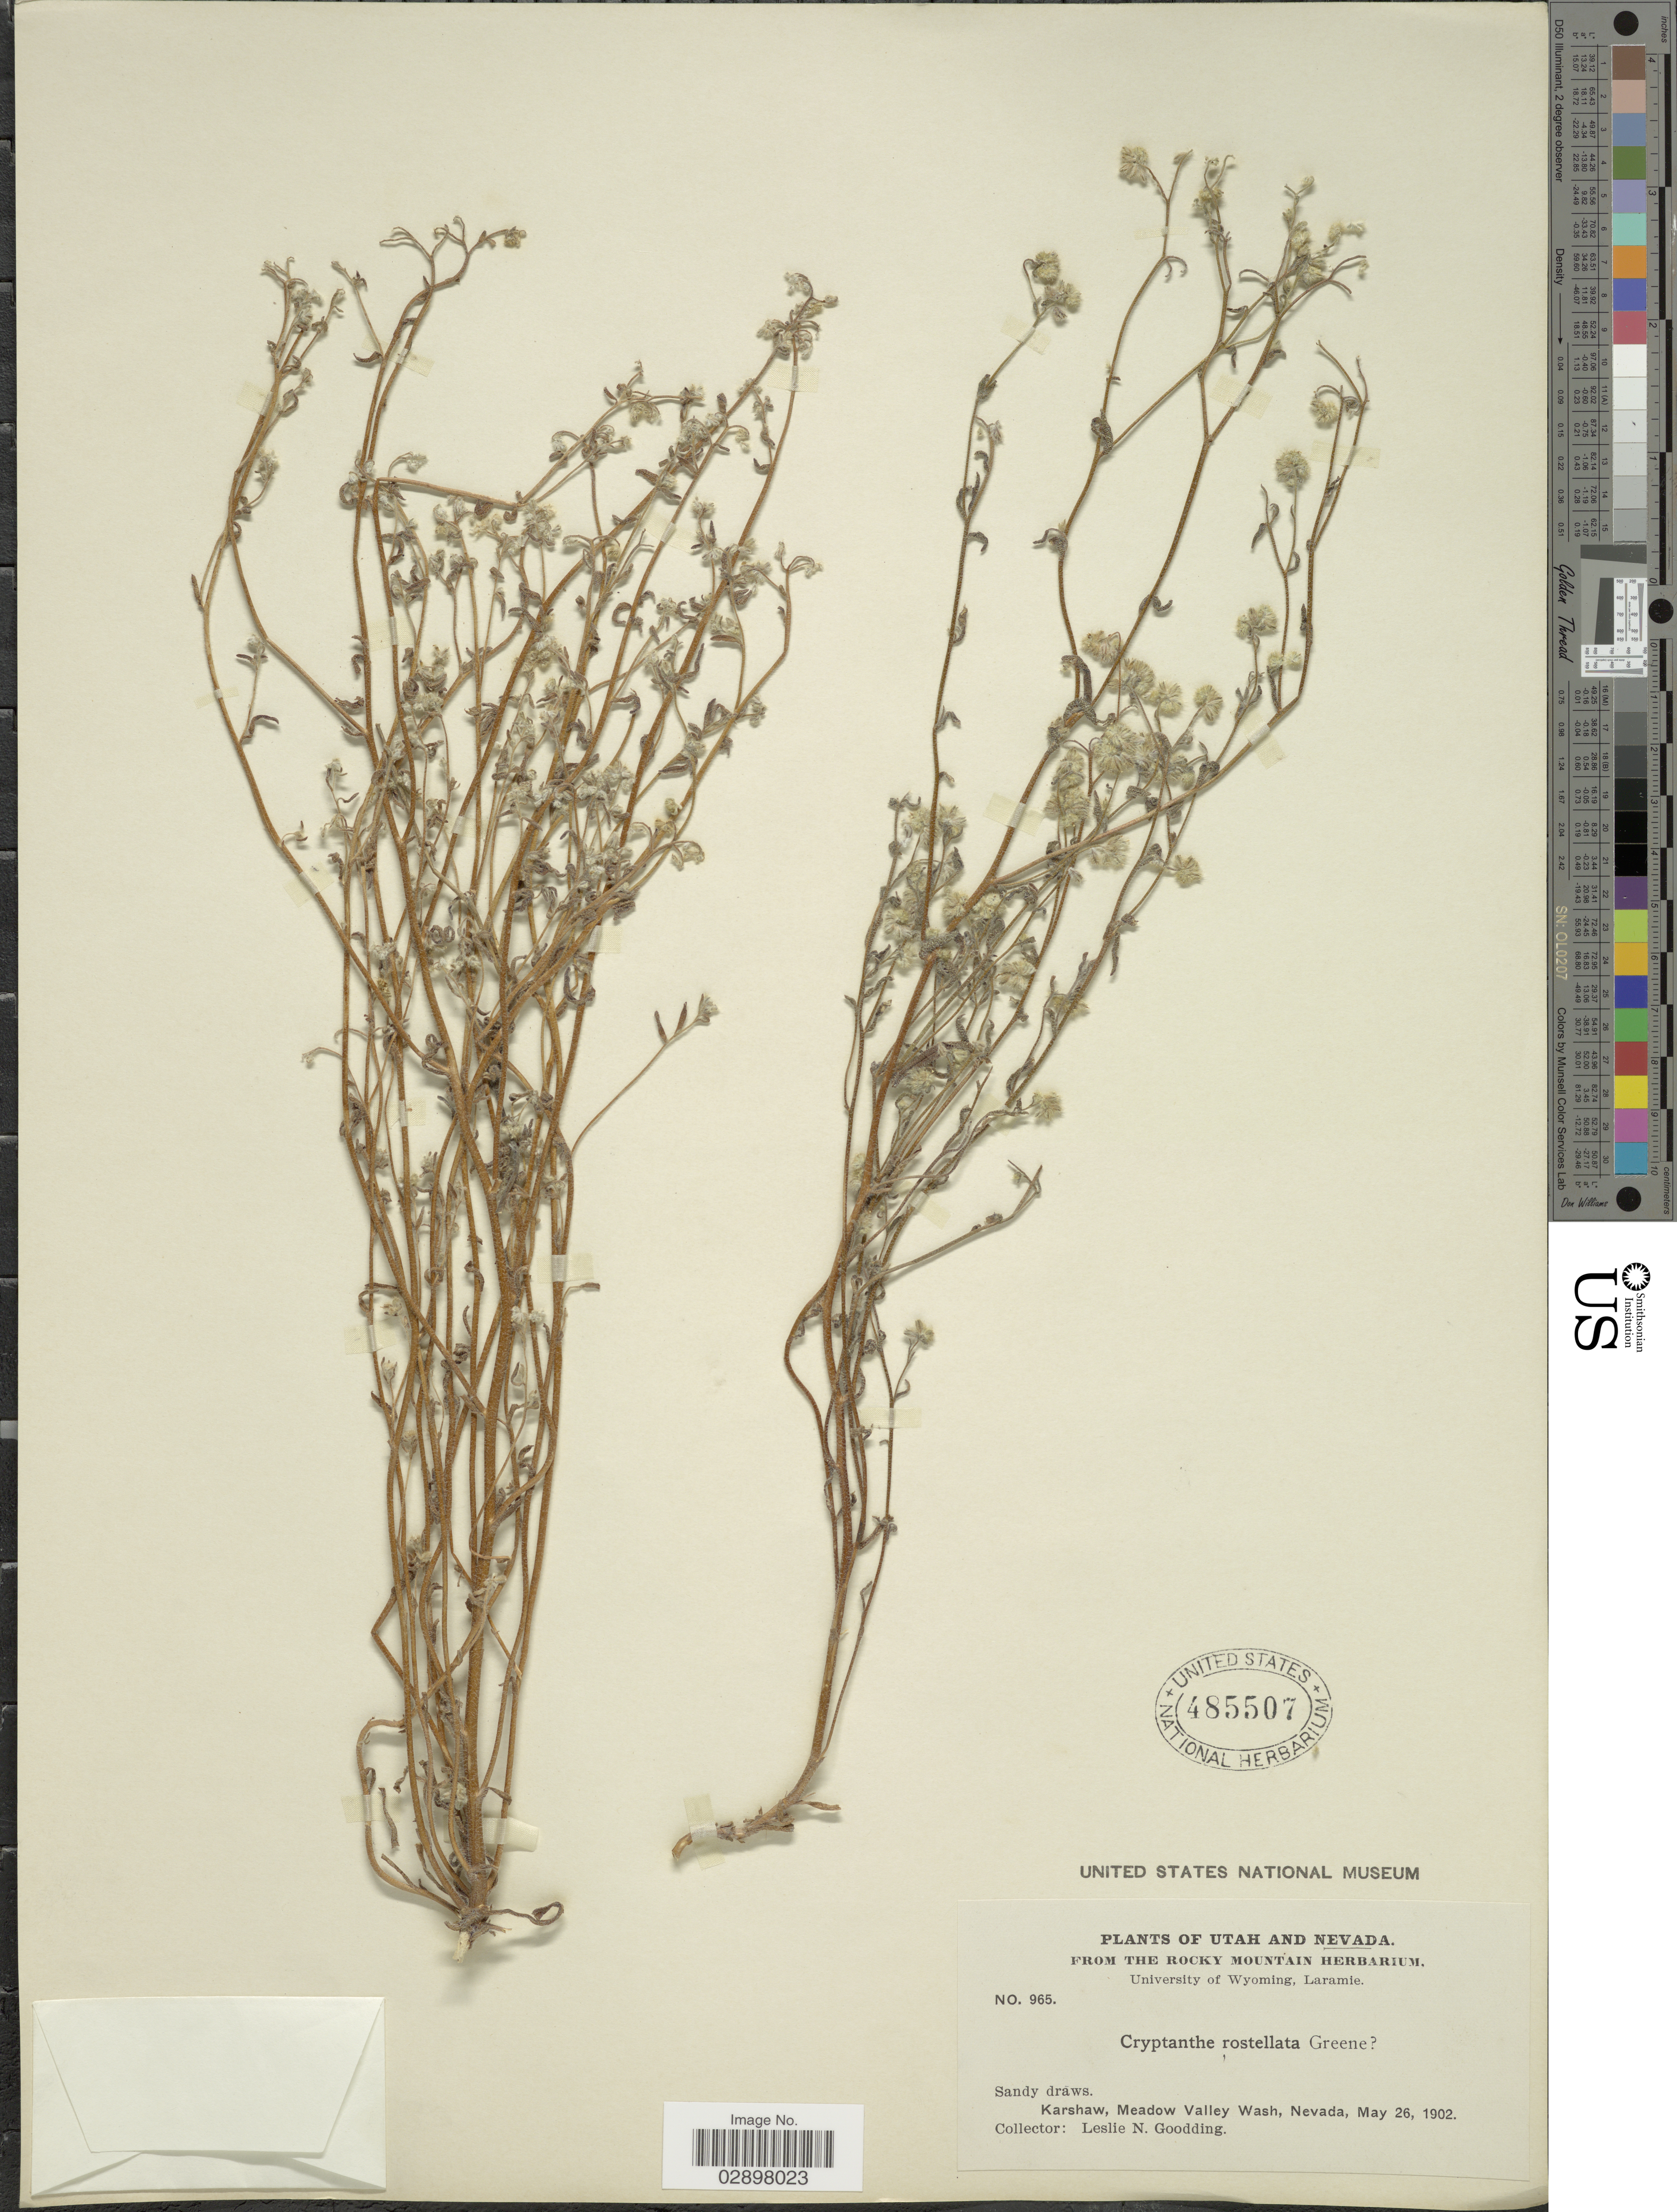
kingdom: Plantae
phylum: Tracheophyta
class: Magnoliopsida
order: Boraginales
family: Boraginaceae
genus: Cryptantha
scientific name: Cryptantha rostellata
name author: (S.W. Greene) S.W. Greene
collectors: L. N. Goodding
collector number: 965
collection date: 1902-05-26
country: United States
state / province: Nevada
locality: Sandy draws. Karshaw, Meadow Valley Wash.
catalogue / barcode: US 485507